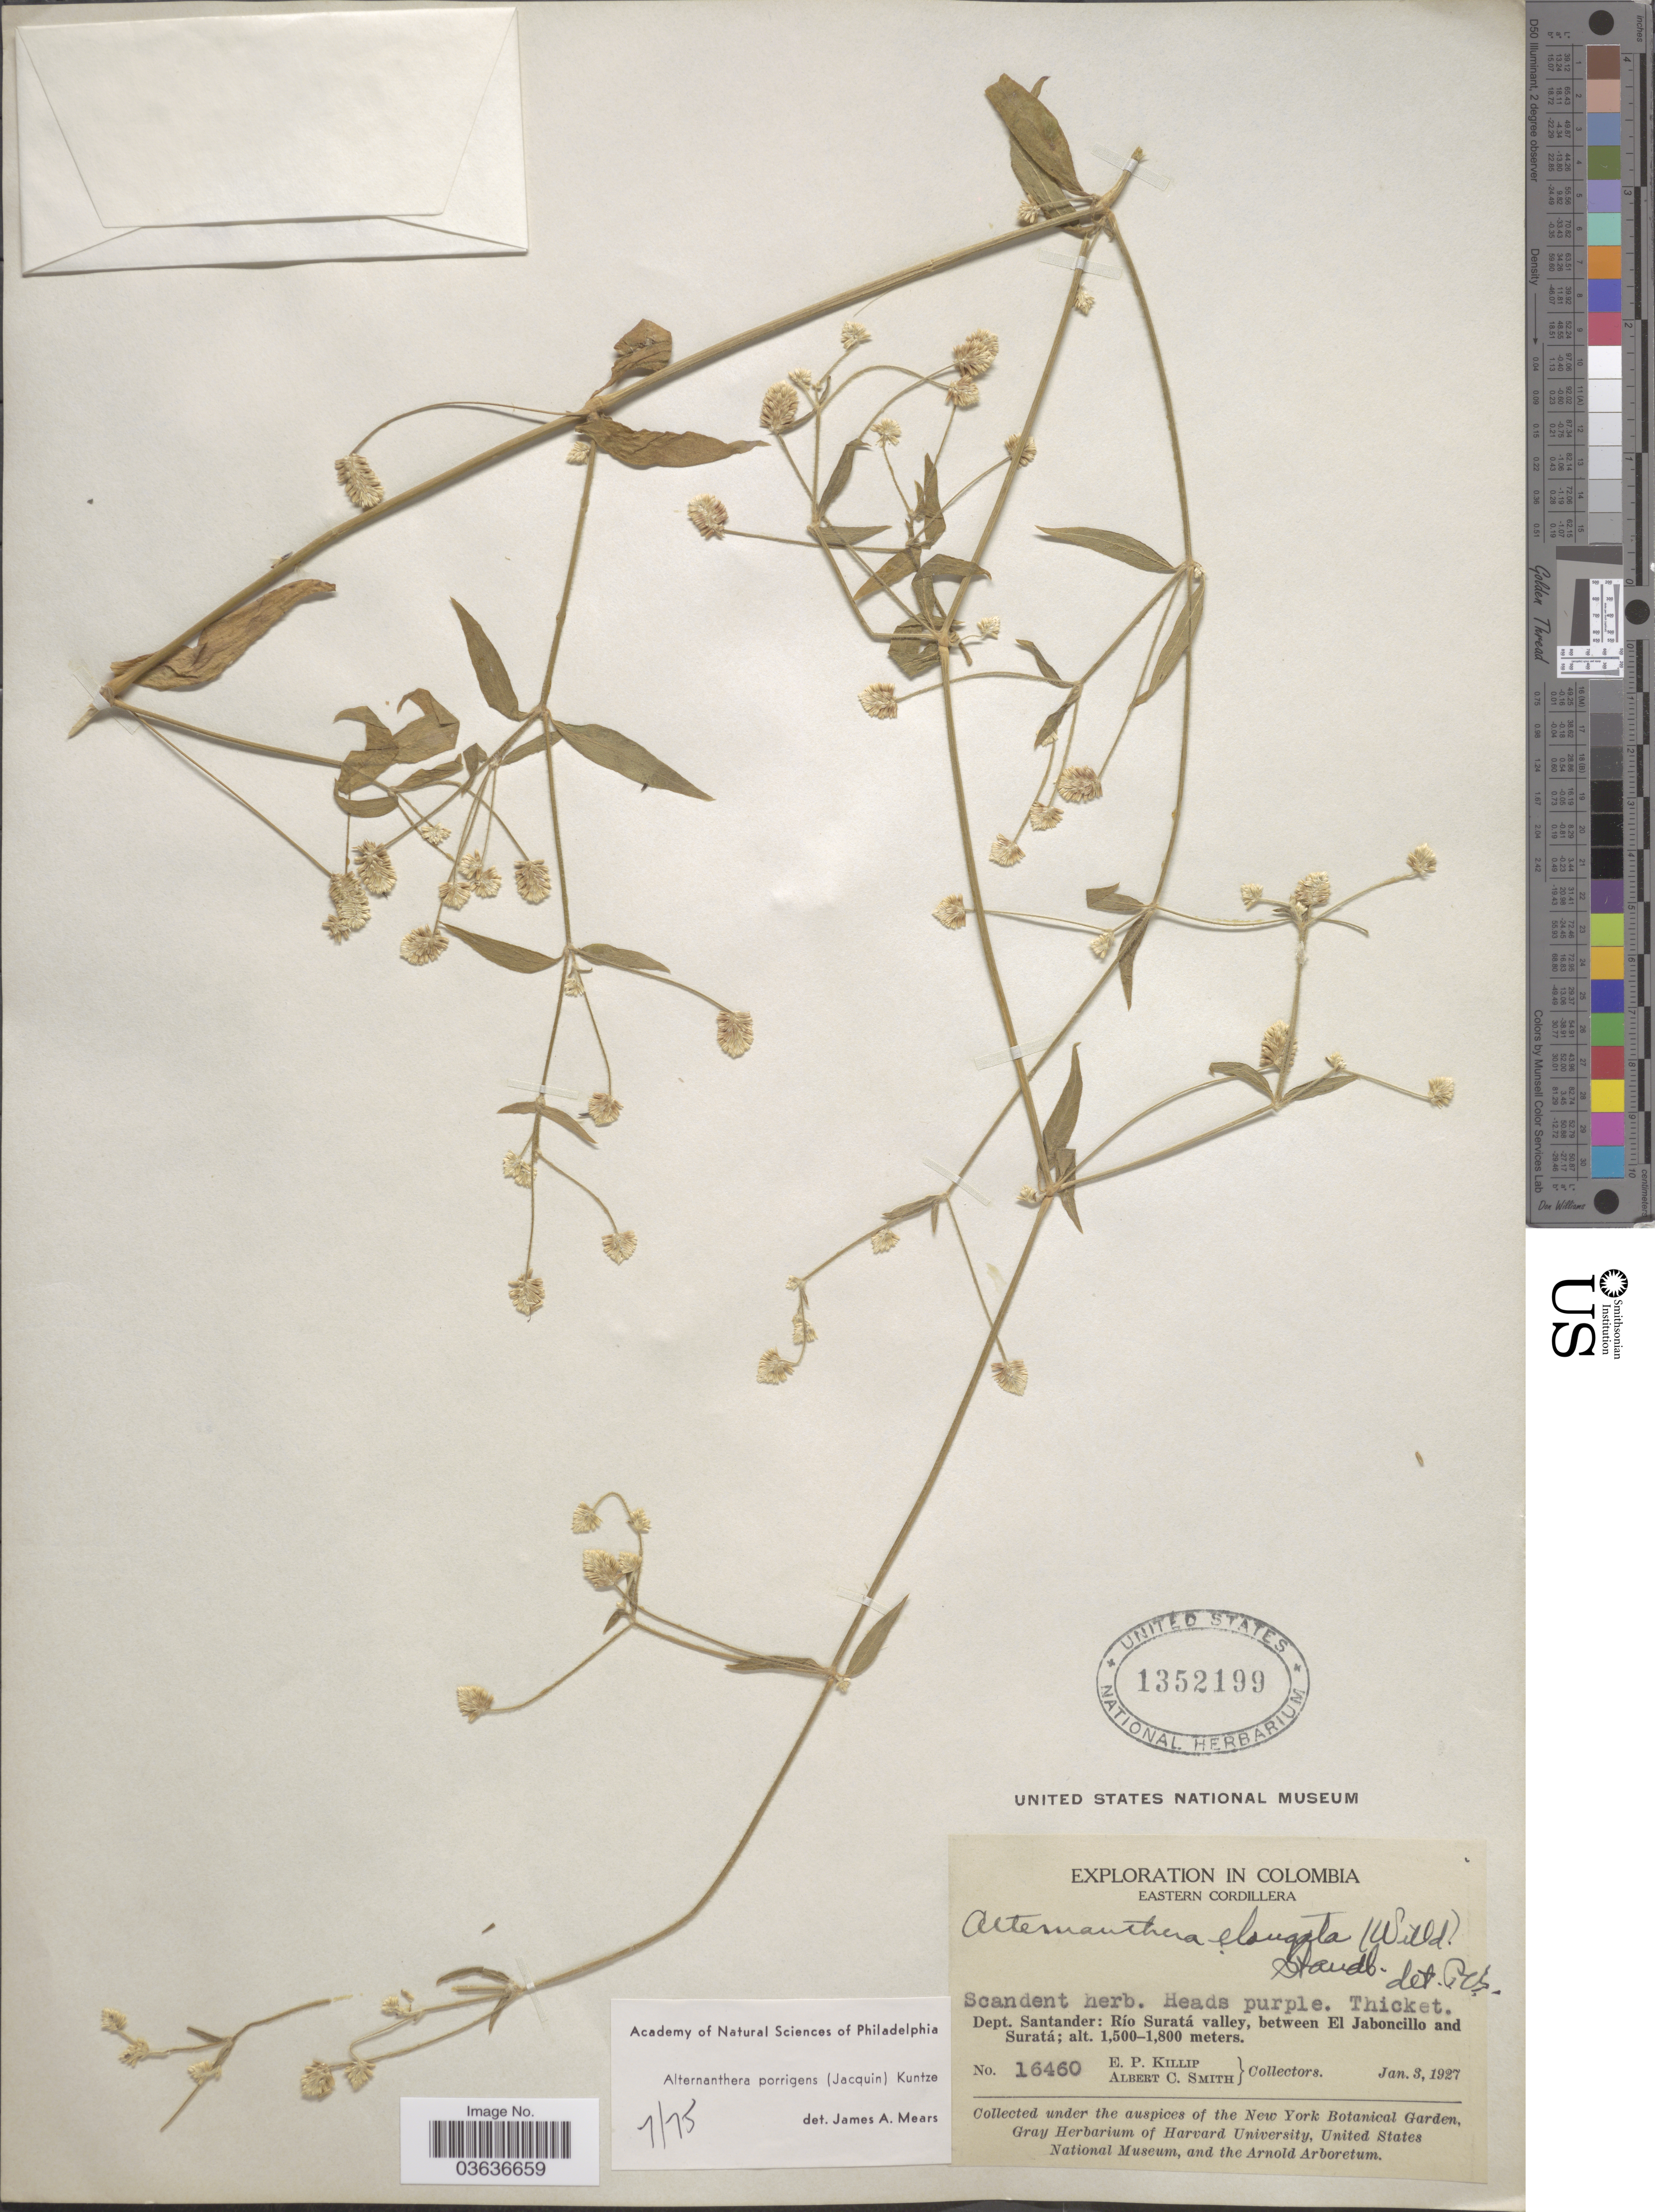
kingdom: Plantae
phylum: Tracheophyta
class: Magnoliopsida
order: Caryophyllales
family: Amaranthaceae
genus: Alternanthera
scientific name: Alternanthera porrigens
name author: (Jacq.) Kuntze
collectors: E. P. Killip & A. C. Smith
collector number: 16460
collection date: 1927-01-03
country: Colombia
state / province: Santander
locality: Eastern Cordillera. Dept. Santander: Río Suratá valley, between El Jaboncillo and Suratá.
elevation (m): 1500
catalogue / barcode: US 1352199